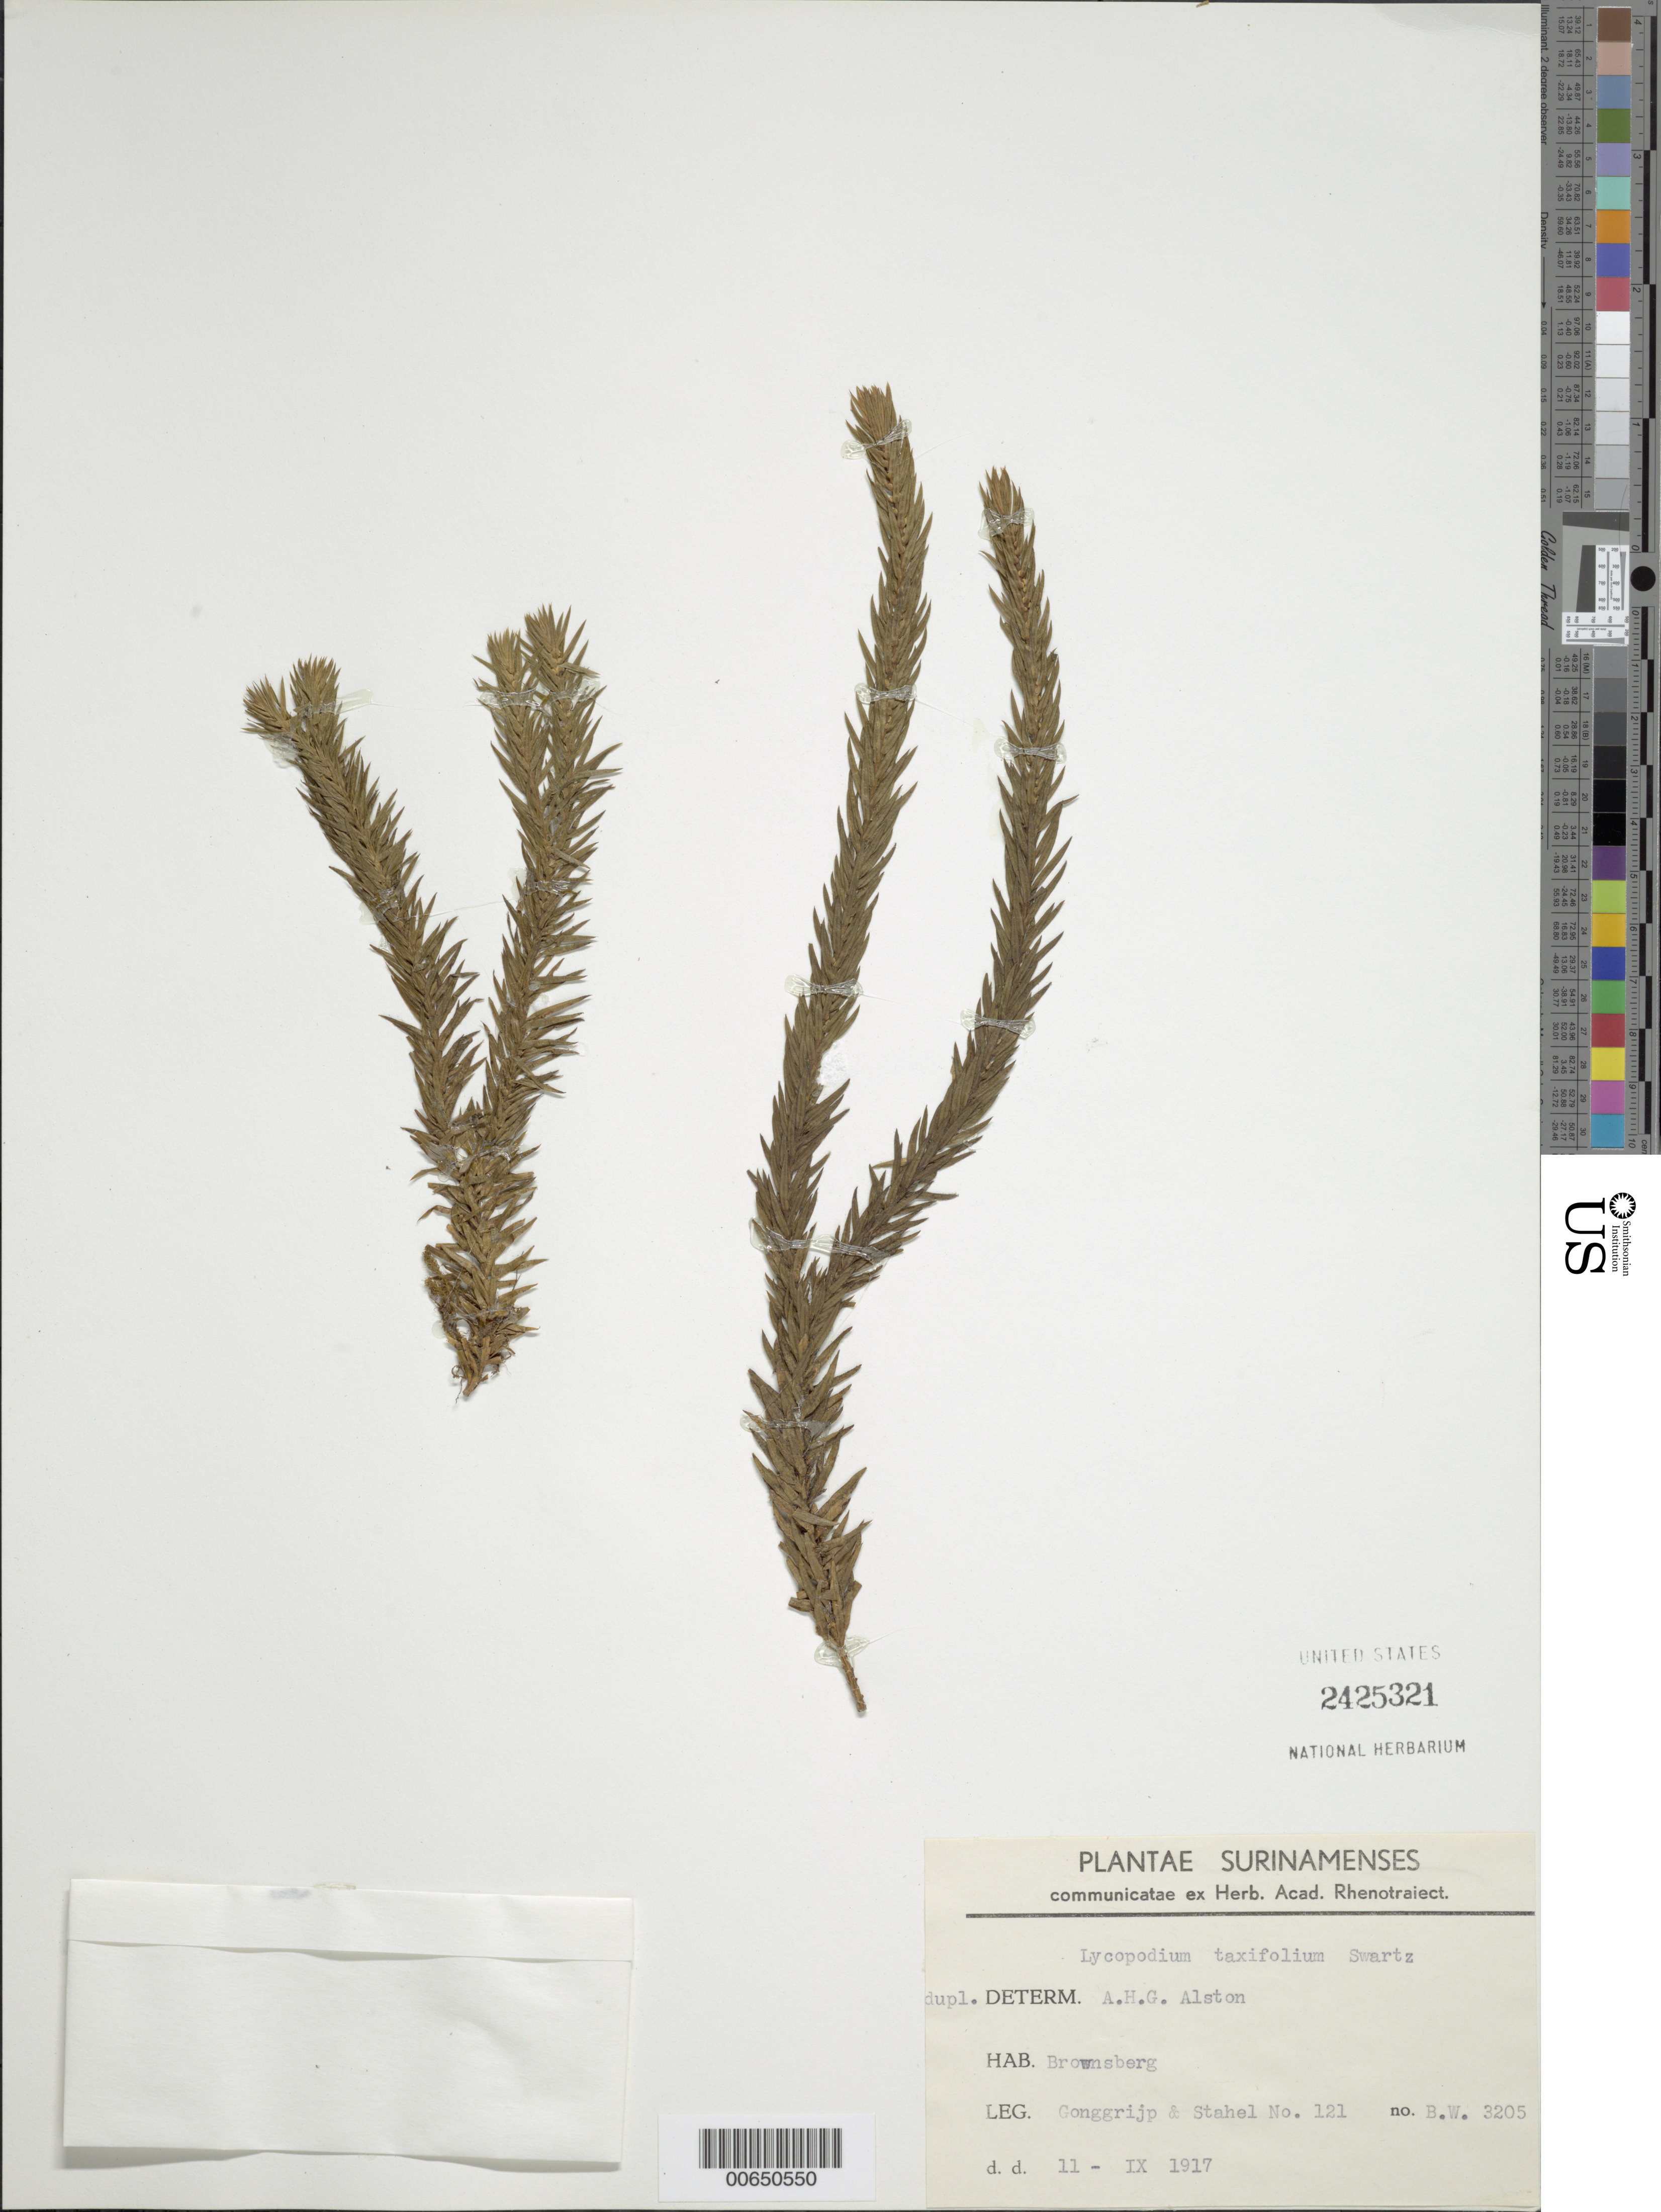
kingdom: Plantae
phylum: Tracheophyta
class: Lycopodiopsida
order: Lycopodiales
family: Lycopodiaceae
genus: Phlegmariurus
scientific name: Phlegmariurus taxifolius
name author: (Sw.) Á. Löve & D. Löve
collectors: J. Gonggrijp & G. Stahel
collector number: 121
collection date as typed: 11-Nov-17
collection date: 1917-11-11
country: Suriname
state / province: Brokopondo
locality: Brownsberg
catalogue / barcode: US 2425321